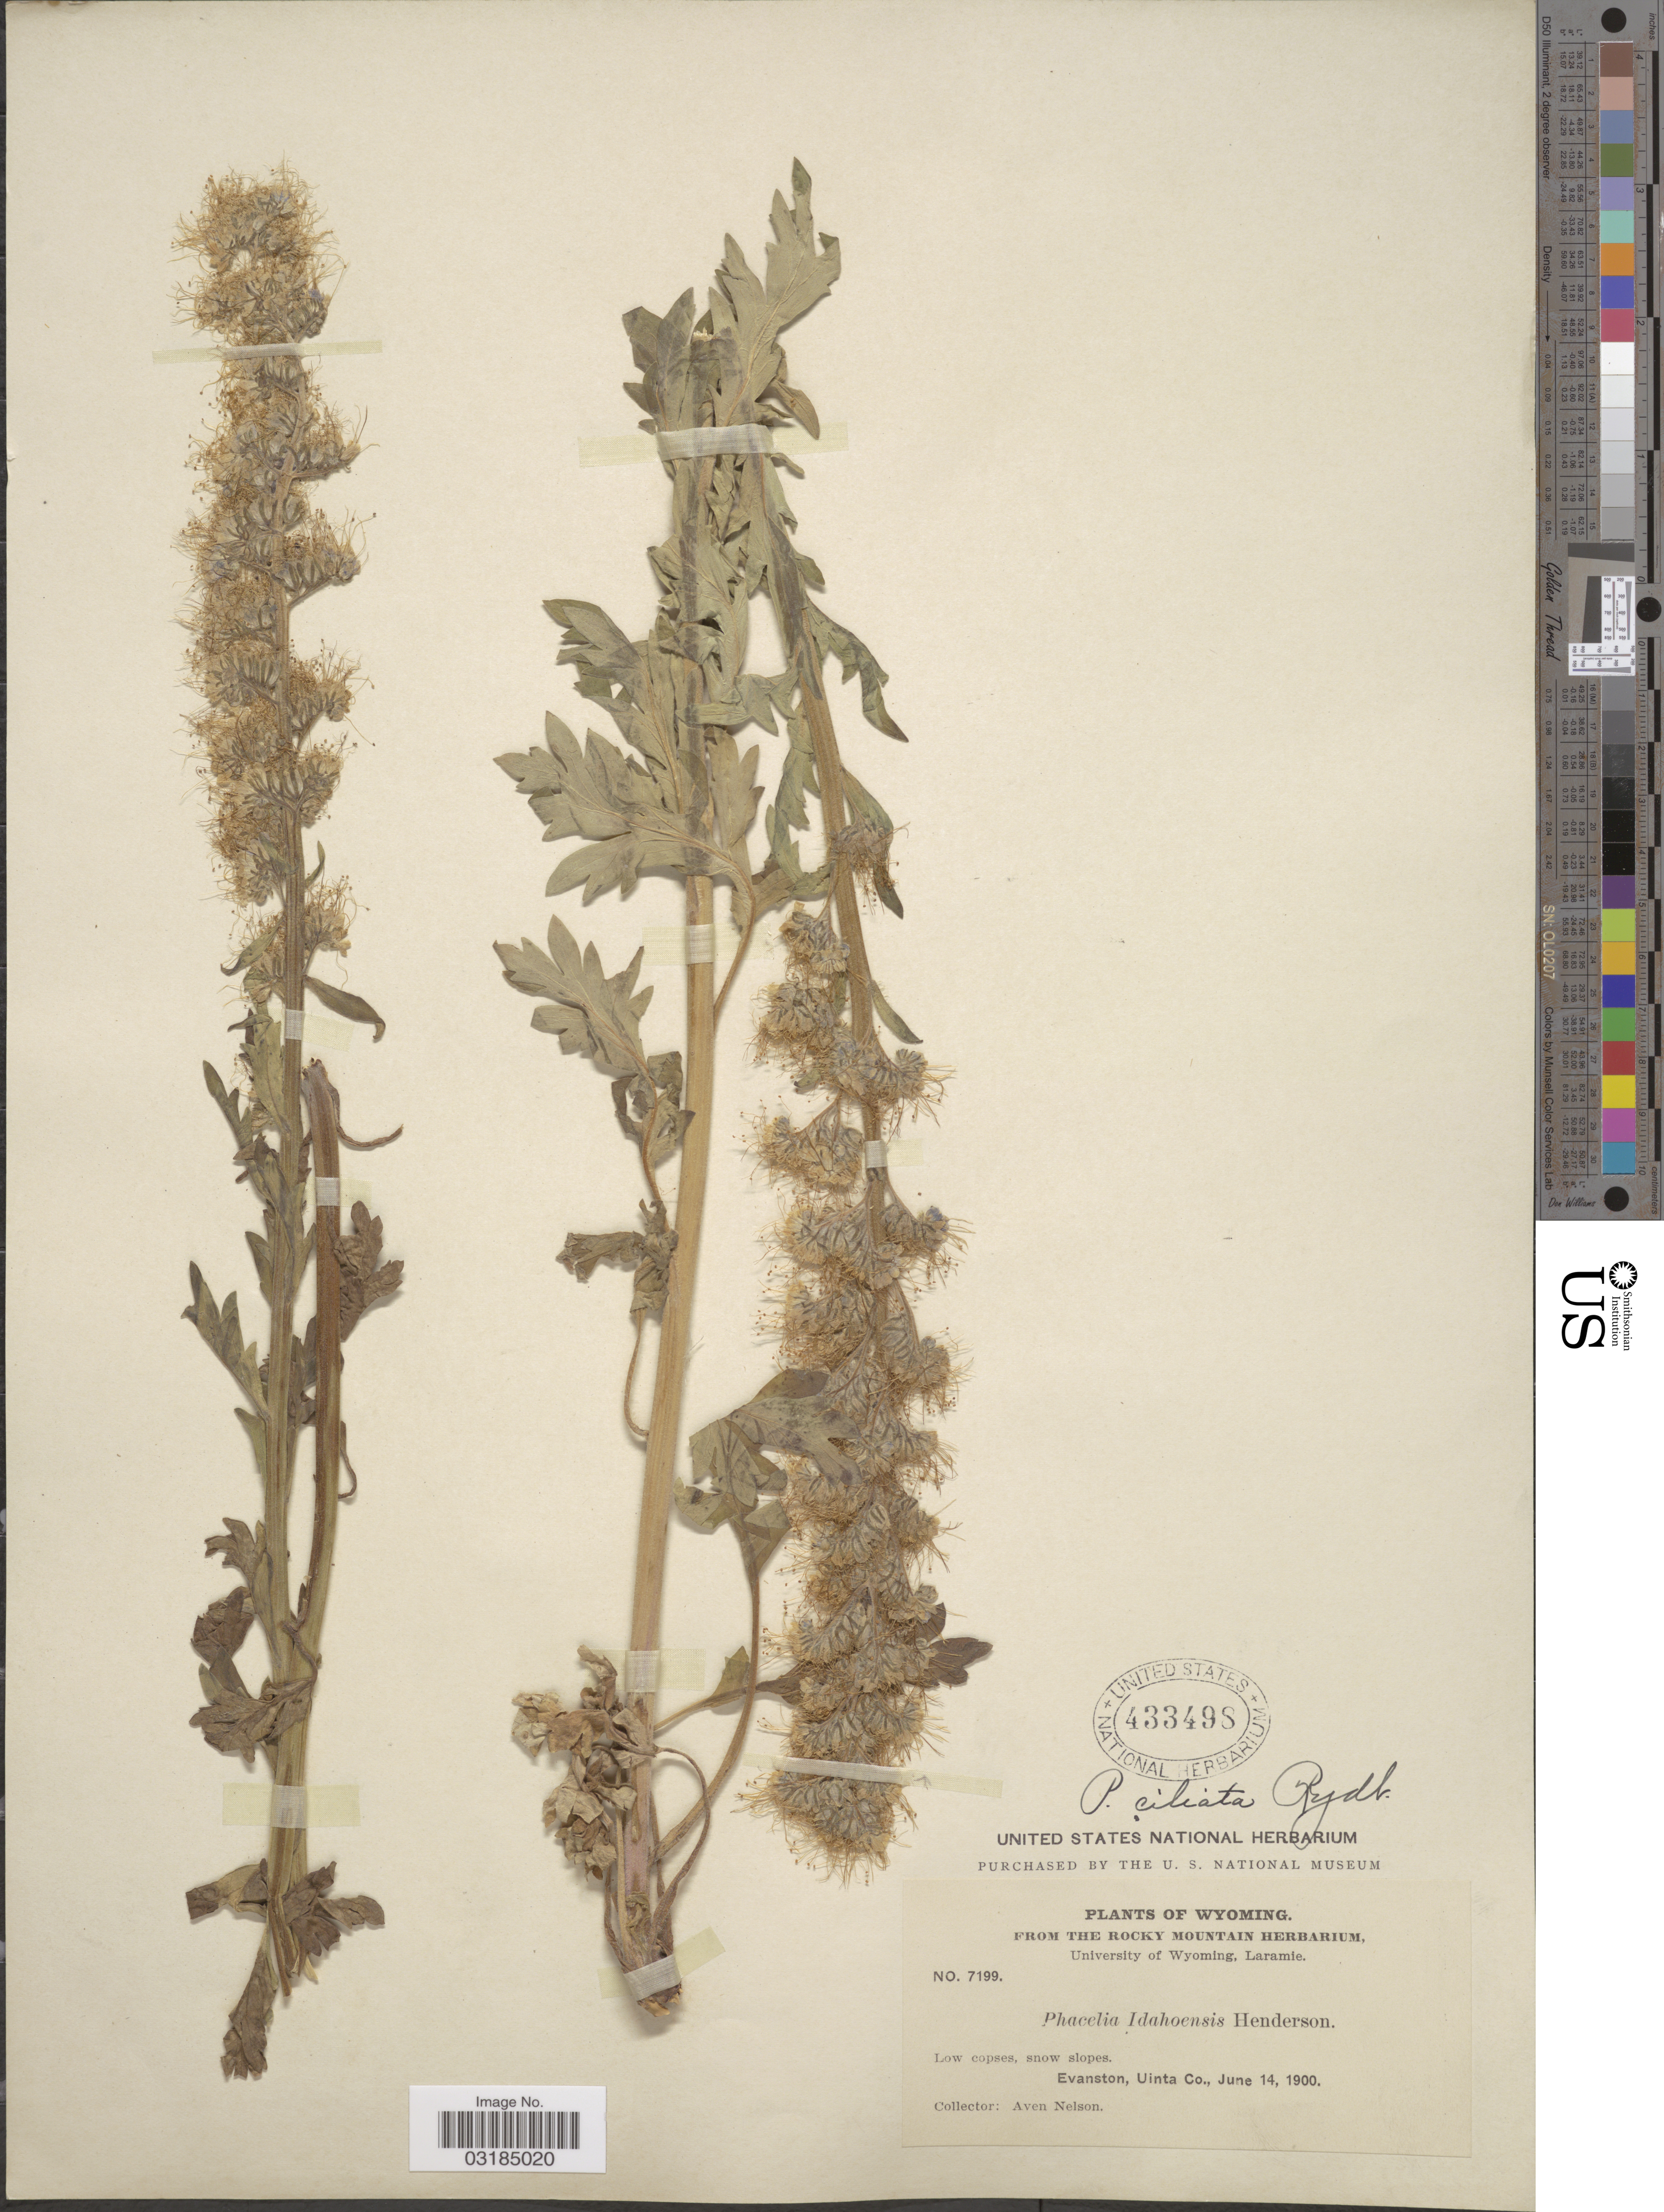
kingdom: Plantae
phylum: Tracheophyta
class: Magnoliopsida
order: Boraginales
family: Hydrophyllaceae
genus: Phacelia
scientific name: Phacelia ciliosa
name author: Rydb.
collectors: A. Nelson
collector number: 7199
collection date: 1900-06-14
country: United States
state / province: Wyoming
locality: Evanston, Uinta Co.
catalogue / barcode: US 433498